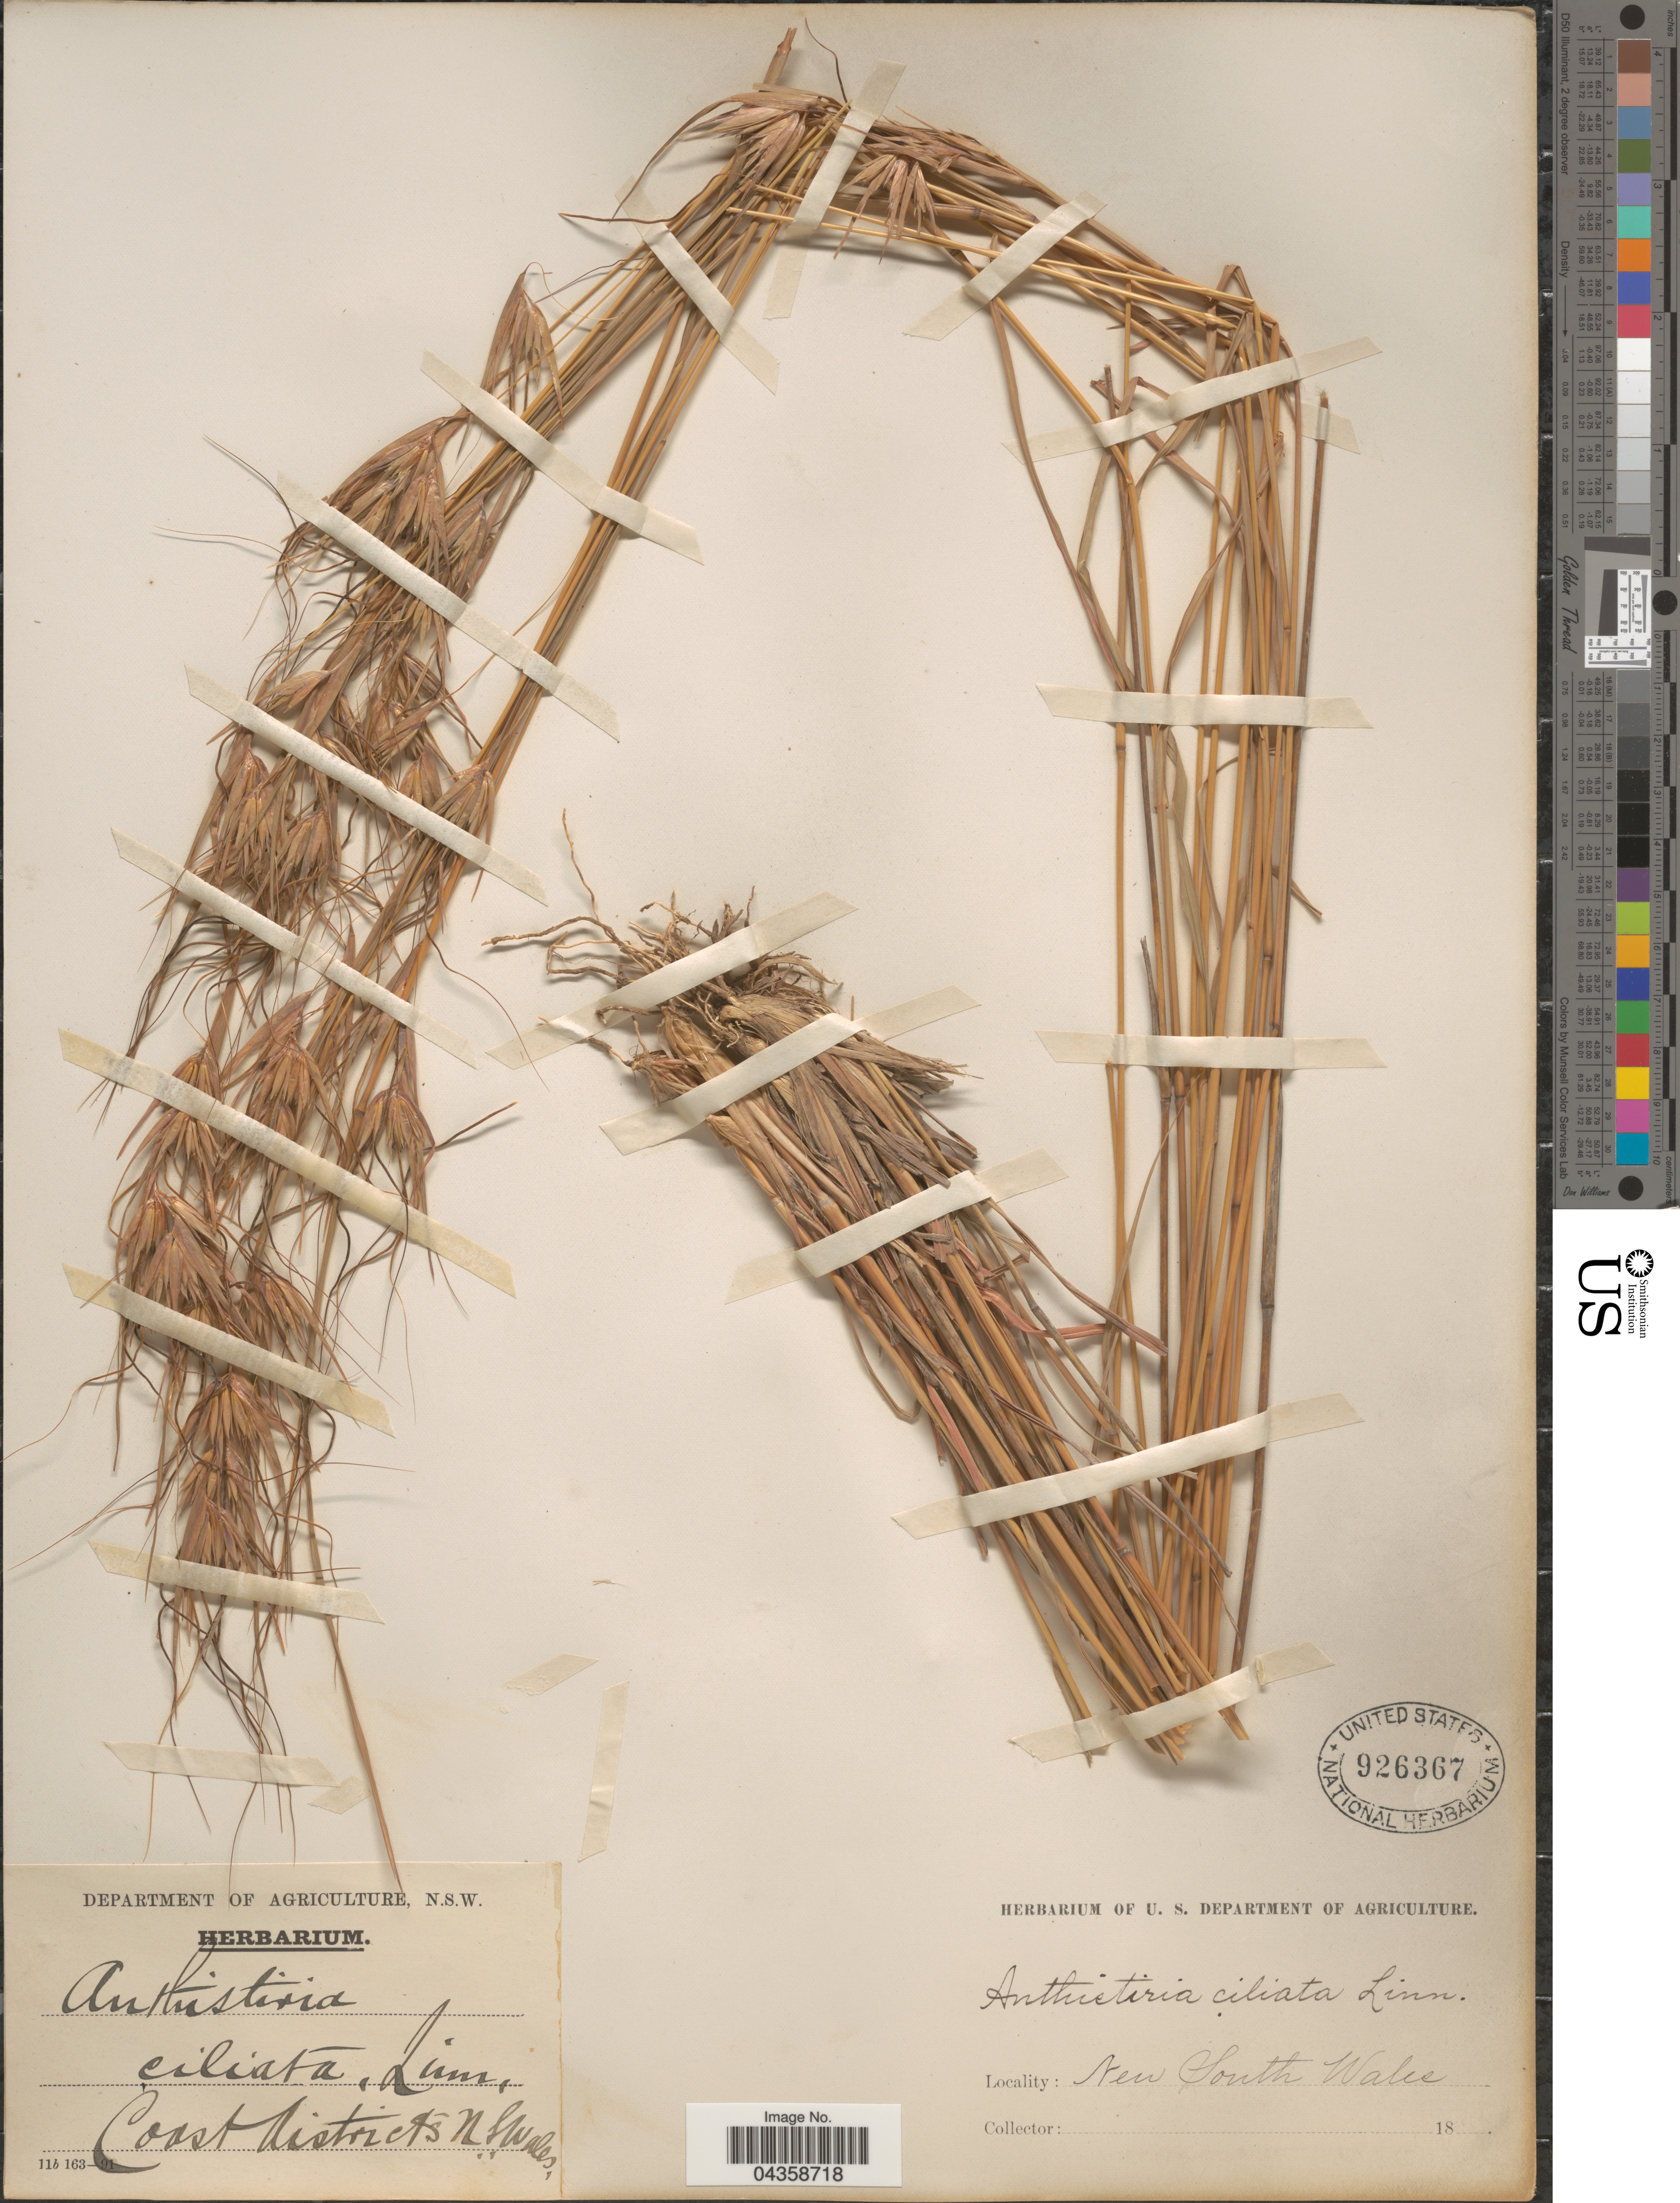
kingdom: Plantae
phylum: Tracheophyta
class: Liliopsida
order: Poales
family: Poaceae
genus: Themeda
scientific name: Themeda triandra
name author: Forssk.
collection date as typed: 18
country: Australia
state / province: New South Wales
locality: Coast Districts.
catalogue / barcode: US 926367